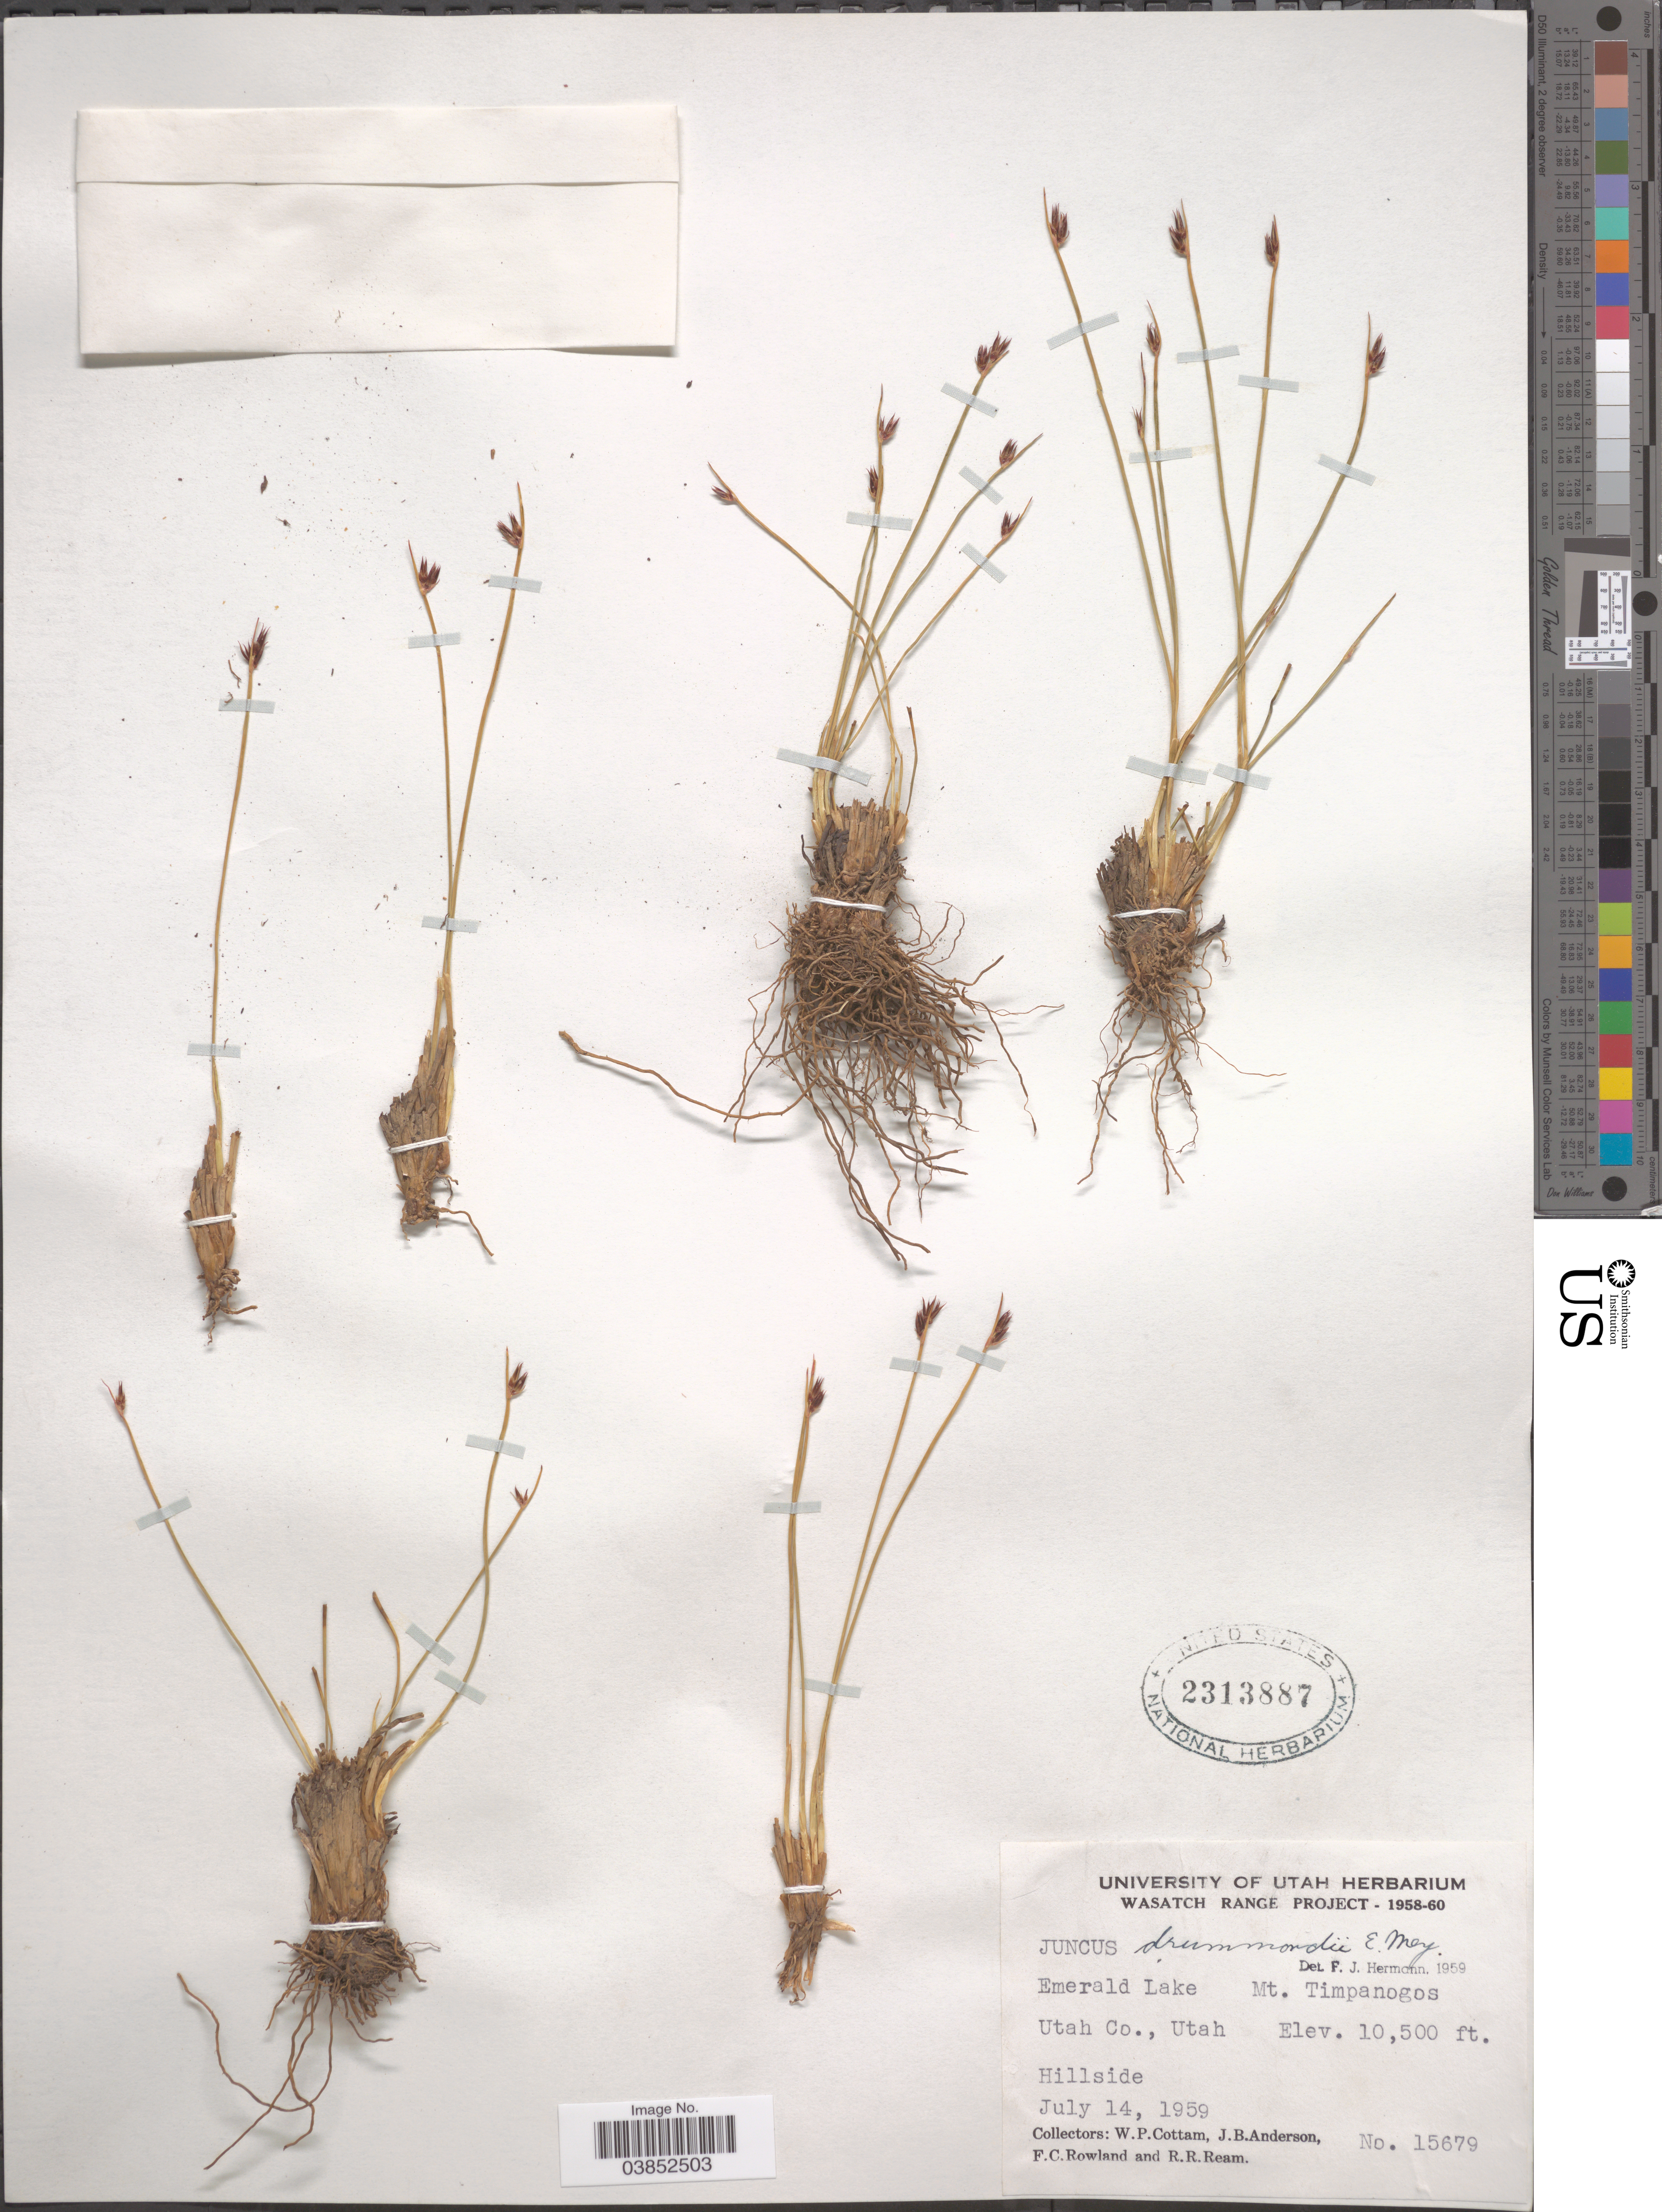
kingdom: Plantae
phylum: Tracheophyta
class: Liliopsida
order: Poales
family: Juncaceae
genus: Juncus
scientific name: Juncus drummondii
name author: E. Mey.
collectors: W. Cottam, J. B. Anderson, F. Rowland & R. Ream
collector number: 15679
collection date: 1959-07-14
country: United States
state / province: Utah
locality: Emerald Lake, Mt. Timpanogos. Utah Co.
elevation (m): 3200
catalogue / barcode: US 2313887